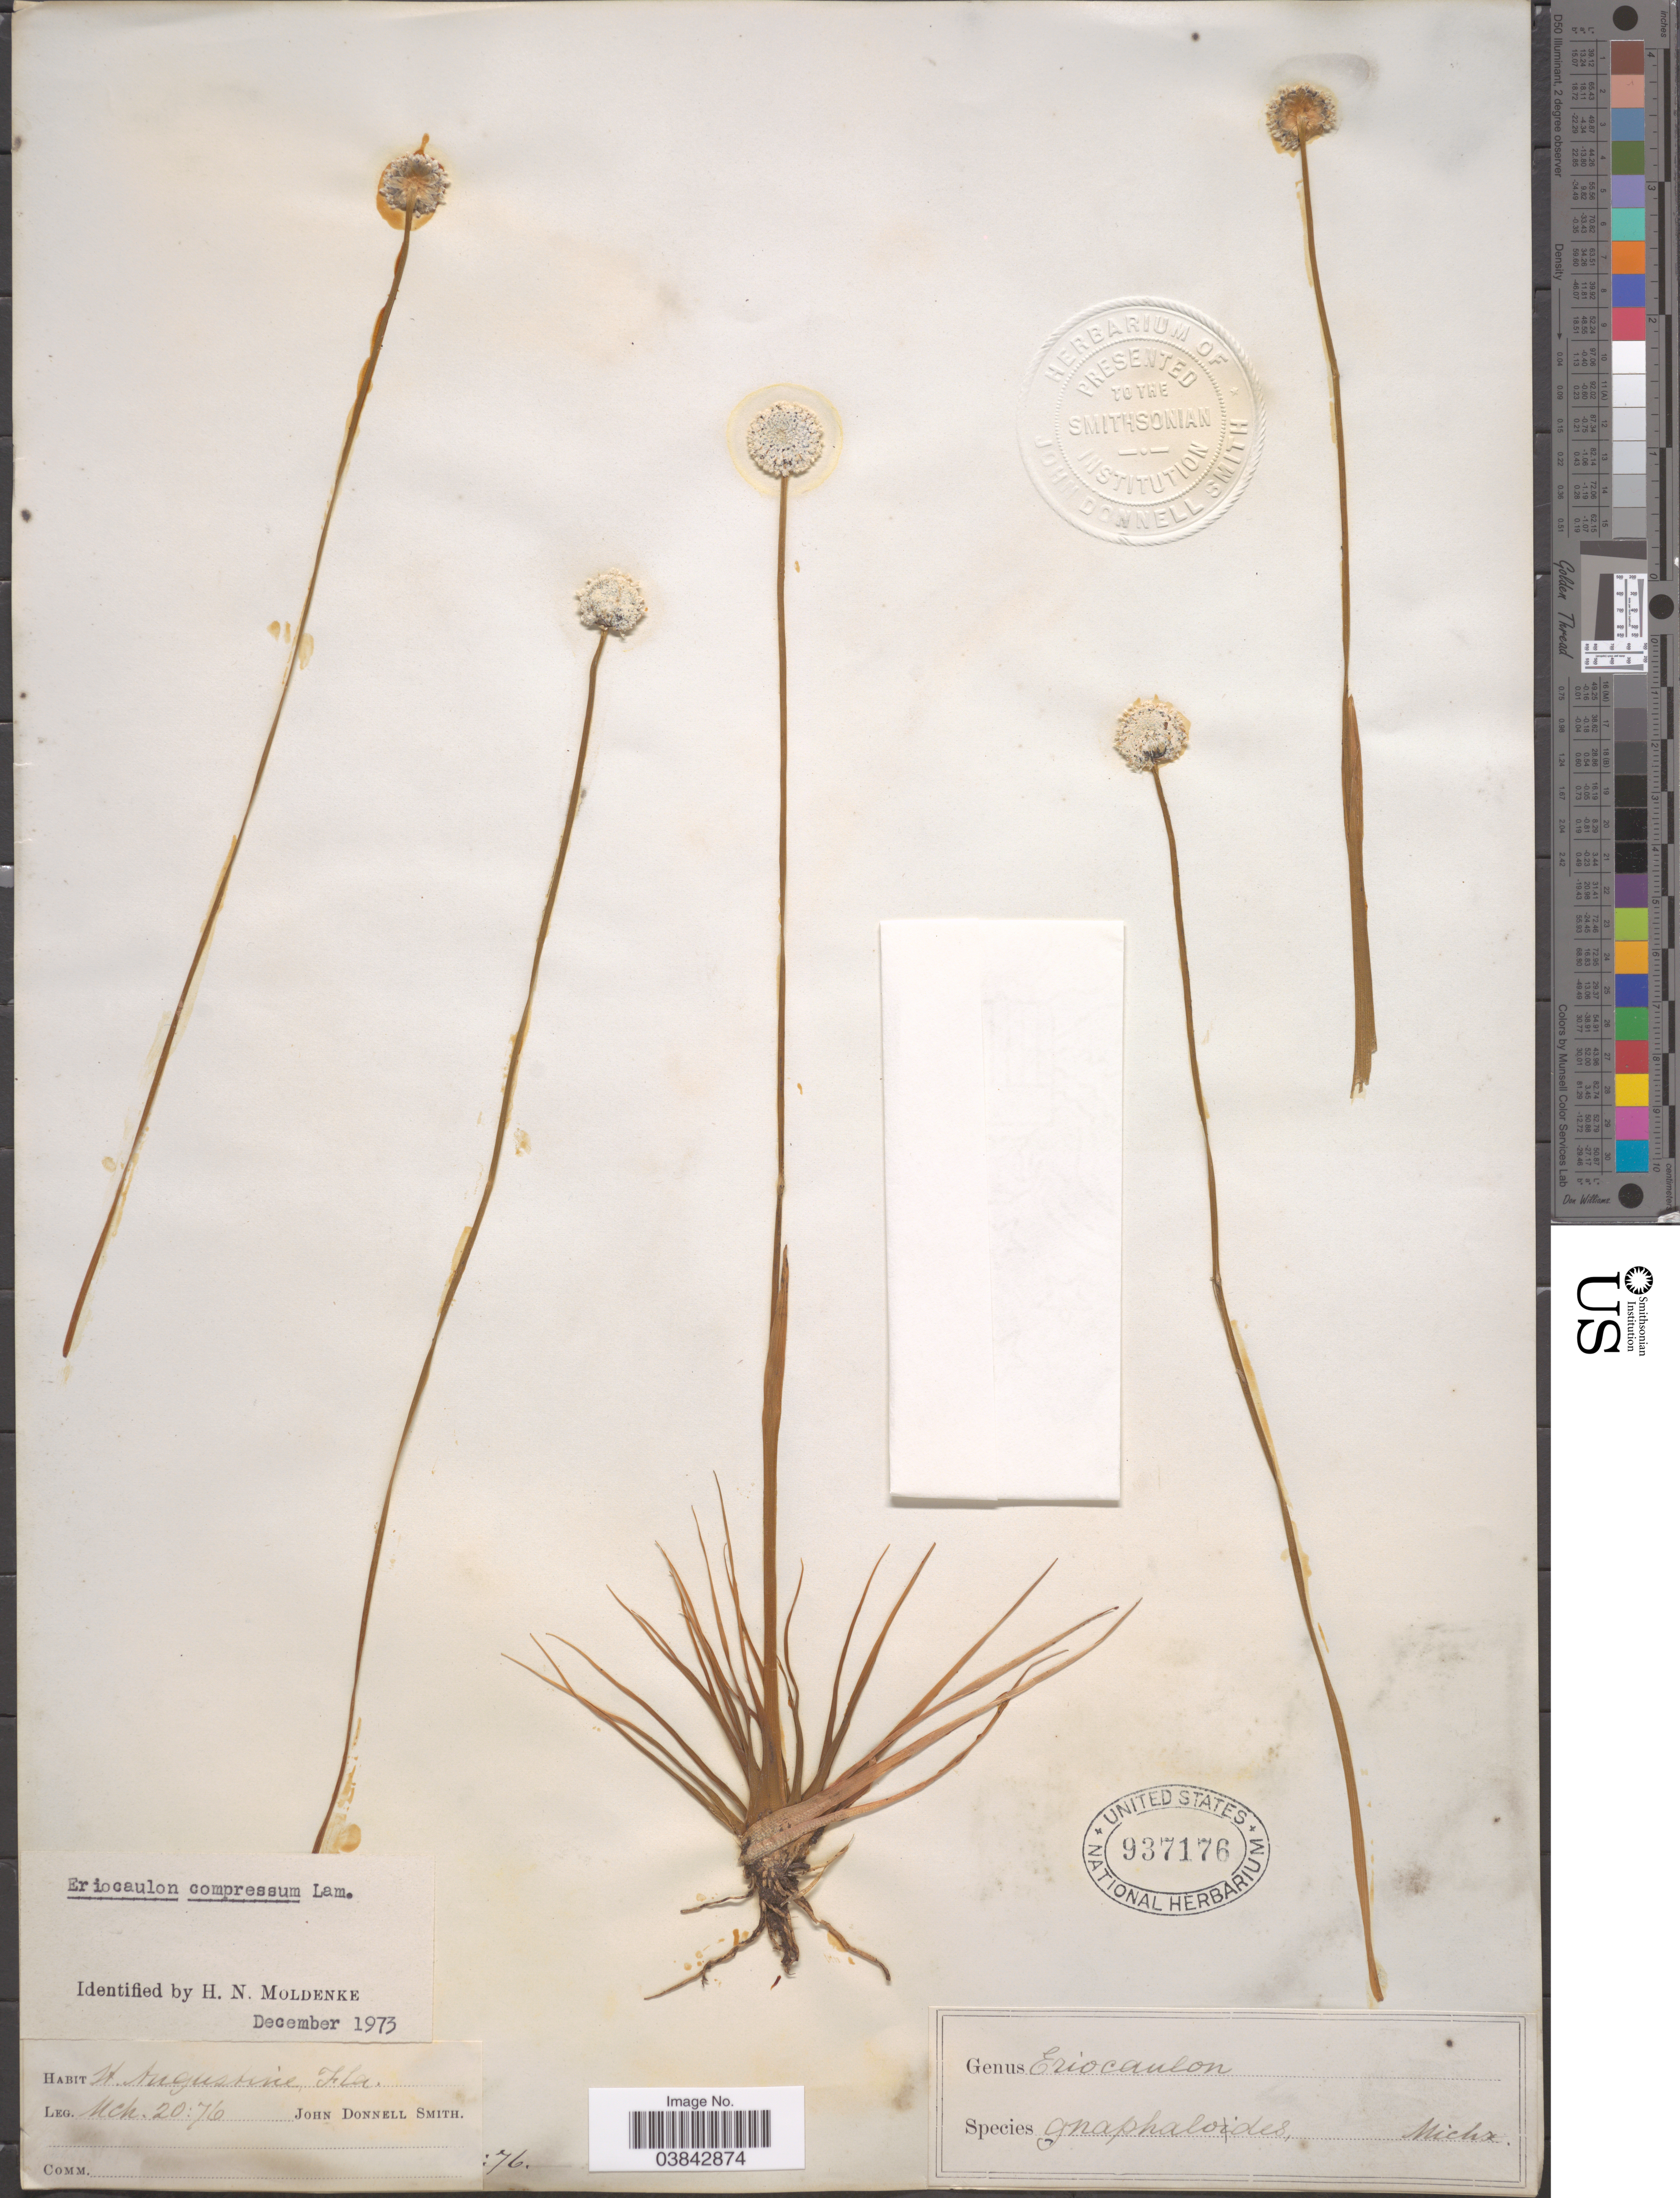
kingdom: Plantae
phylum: Tracheophyta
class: Liliopsida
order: Poales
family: Eriocaulaceae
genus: Eriocaulon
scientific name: Eriocaulon compressum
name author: Lam.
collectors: J. Donnell Smith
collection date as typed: Transcribed d/m/y: 20/3/76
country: United States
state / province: Florida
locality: St. Augustine.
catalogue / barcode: US 937176